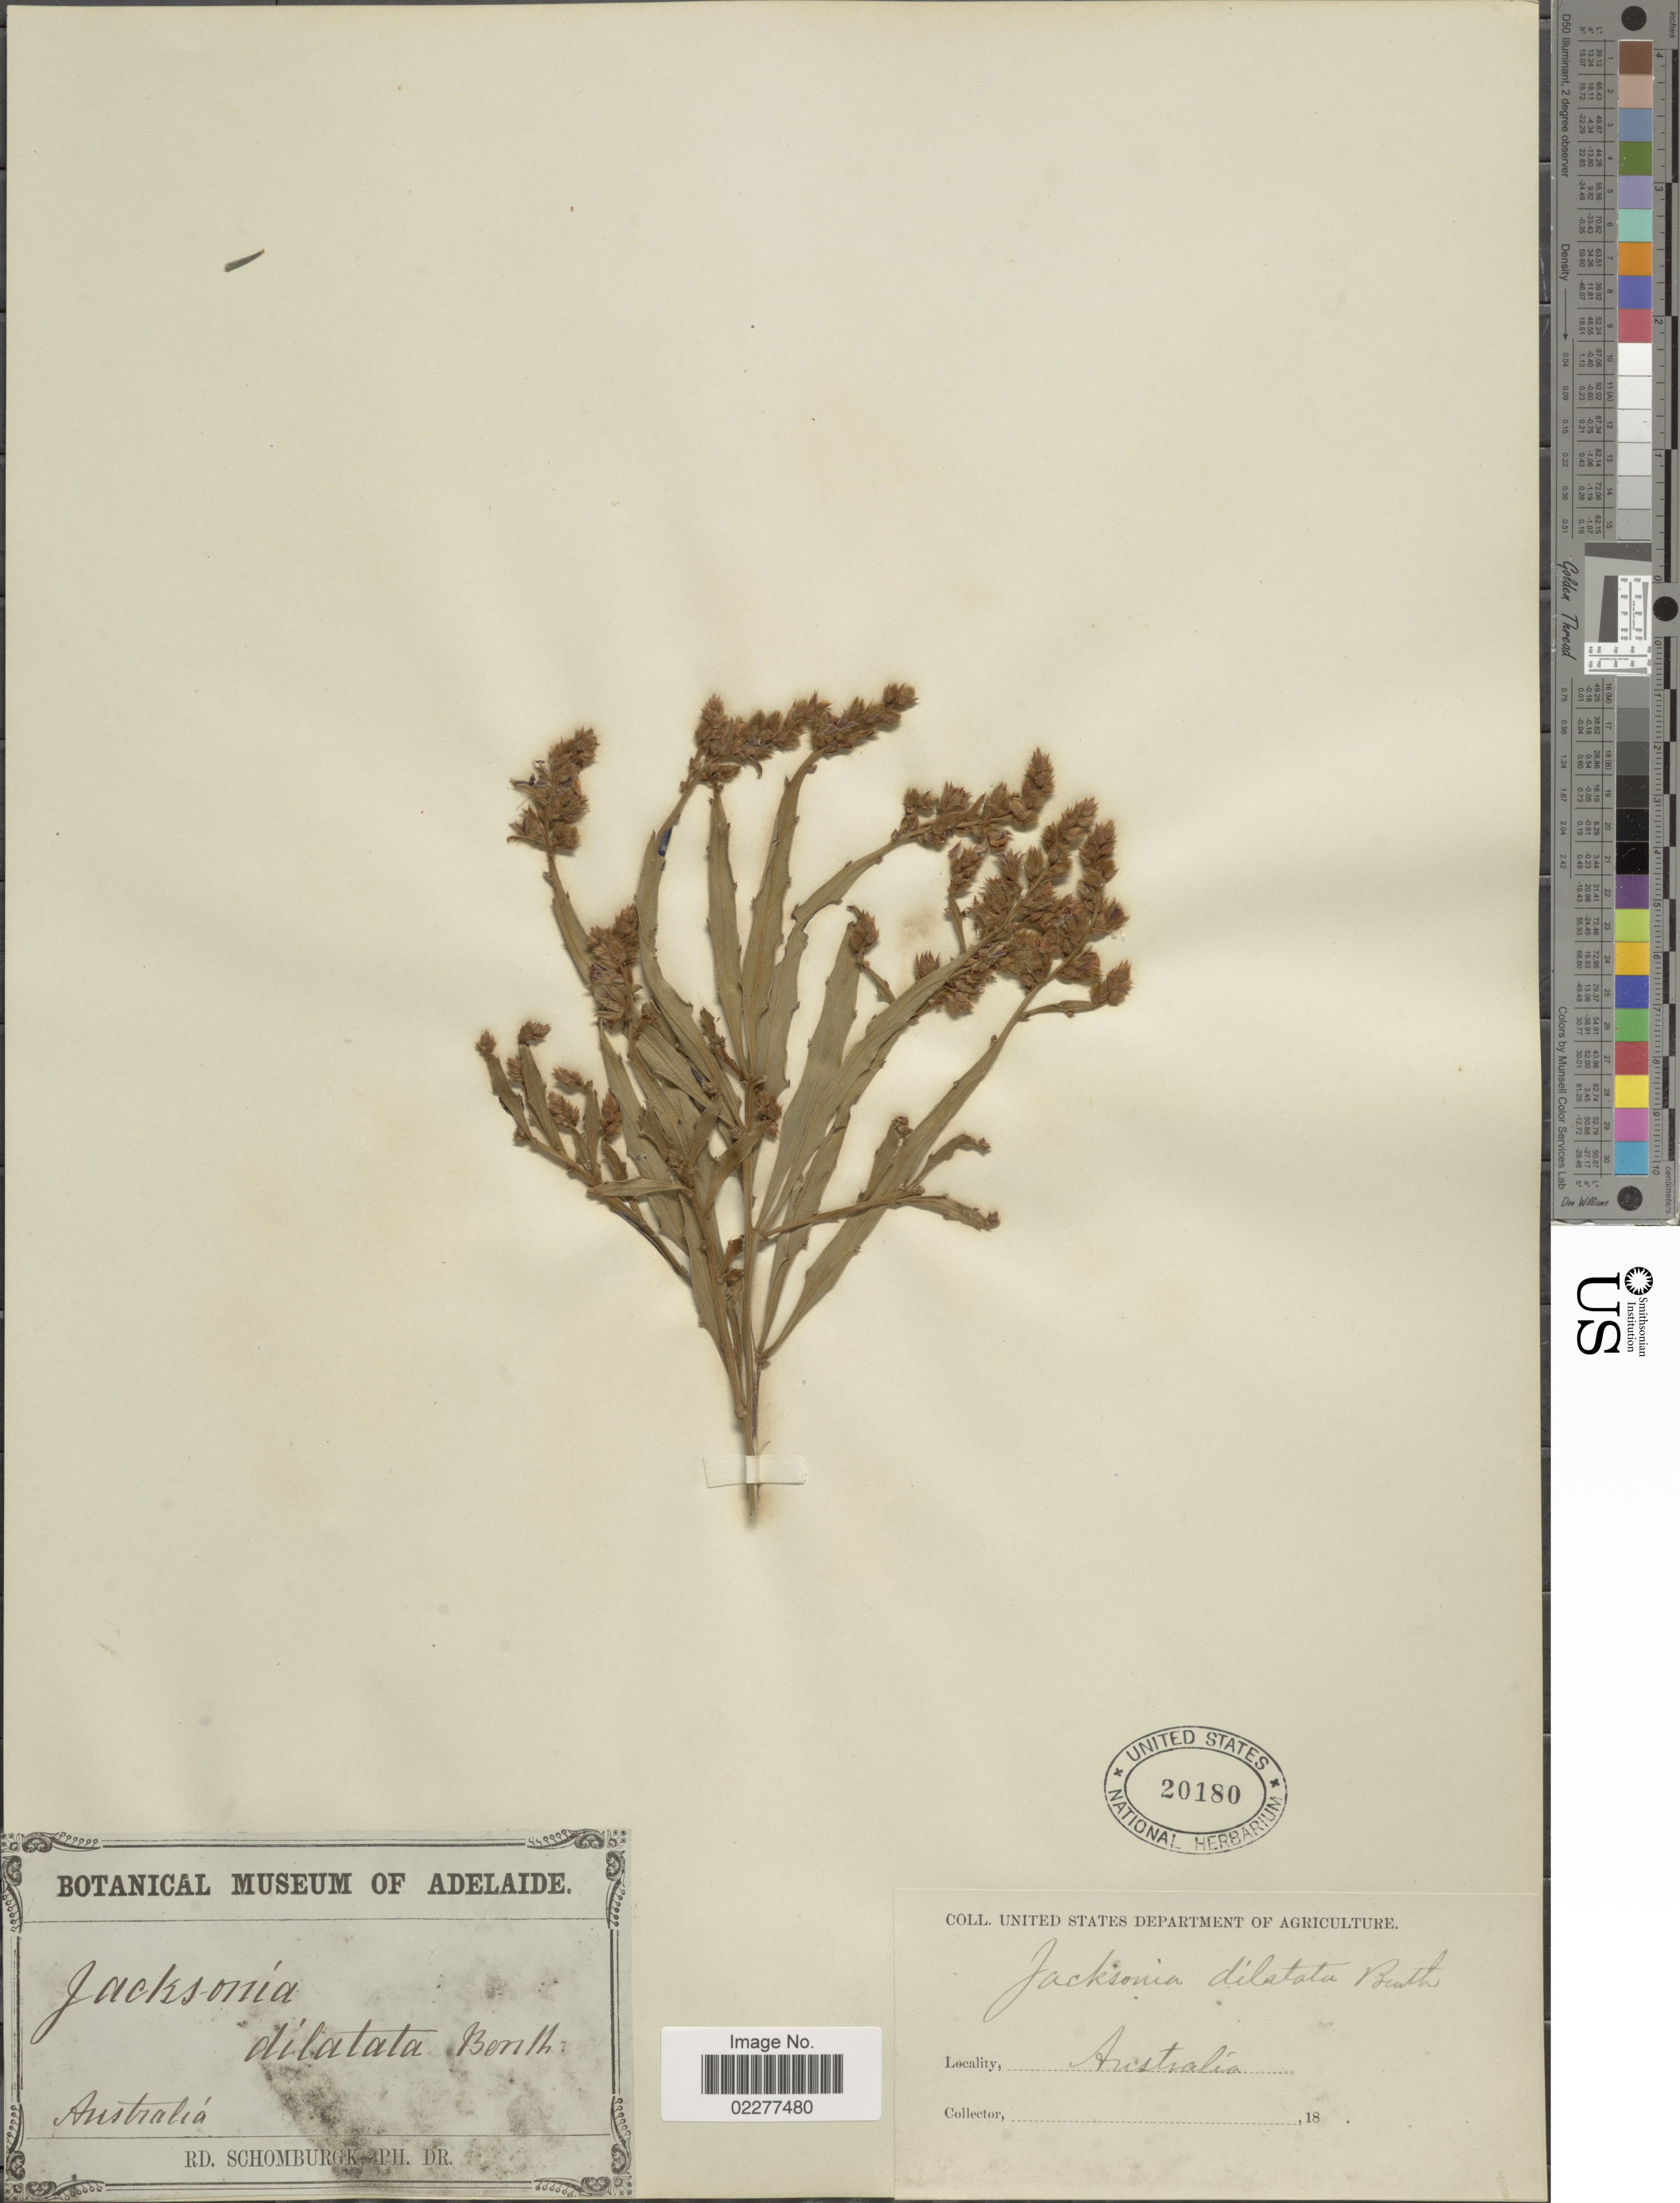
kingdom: Plantae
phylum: Tracheophyta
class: Magnoliopsida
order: Fabales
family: Fabaceae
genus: Jacksonia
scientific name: Jacksonia dilatata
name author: Benth.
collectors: M. R. Schomburgk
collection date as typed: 18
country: Australia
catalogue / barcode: US 20180